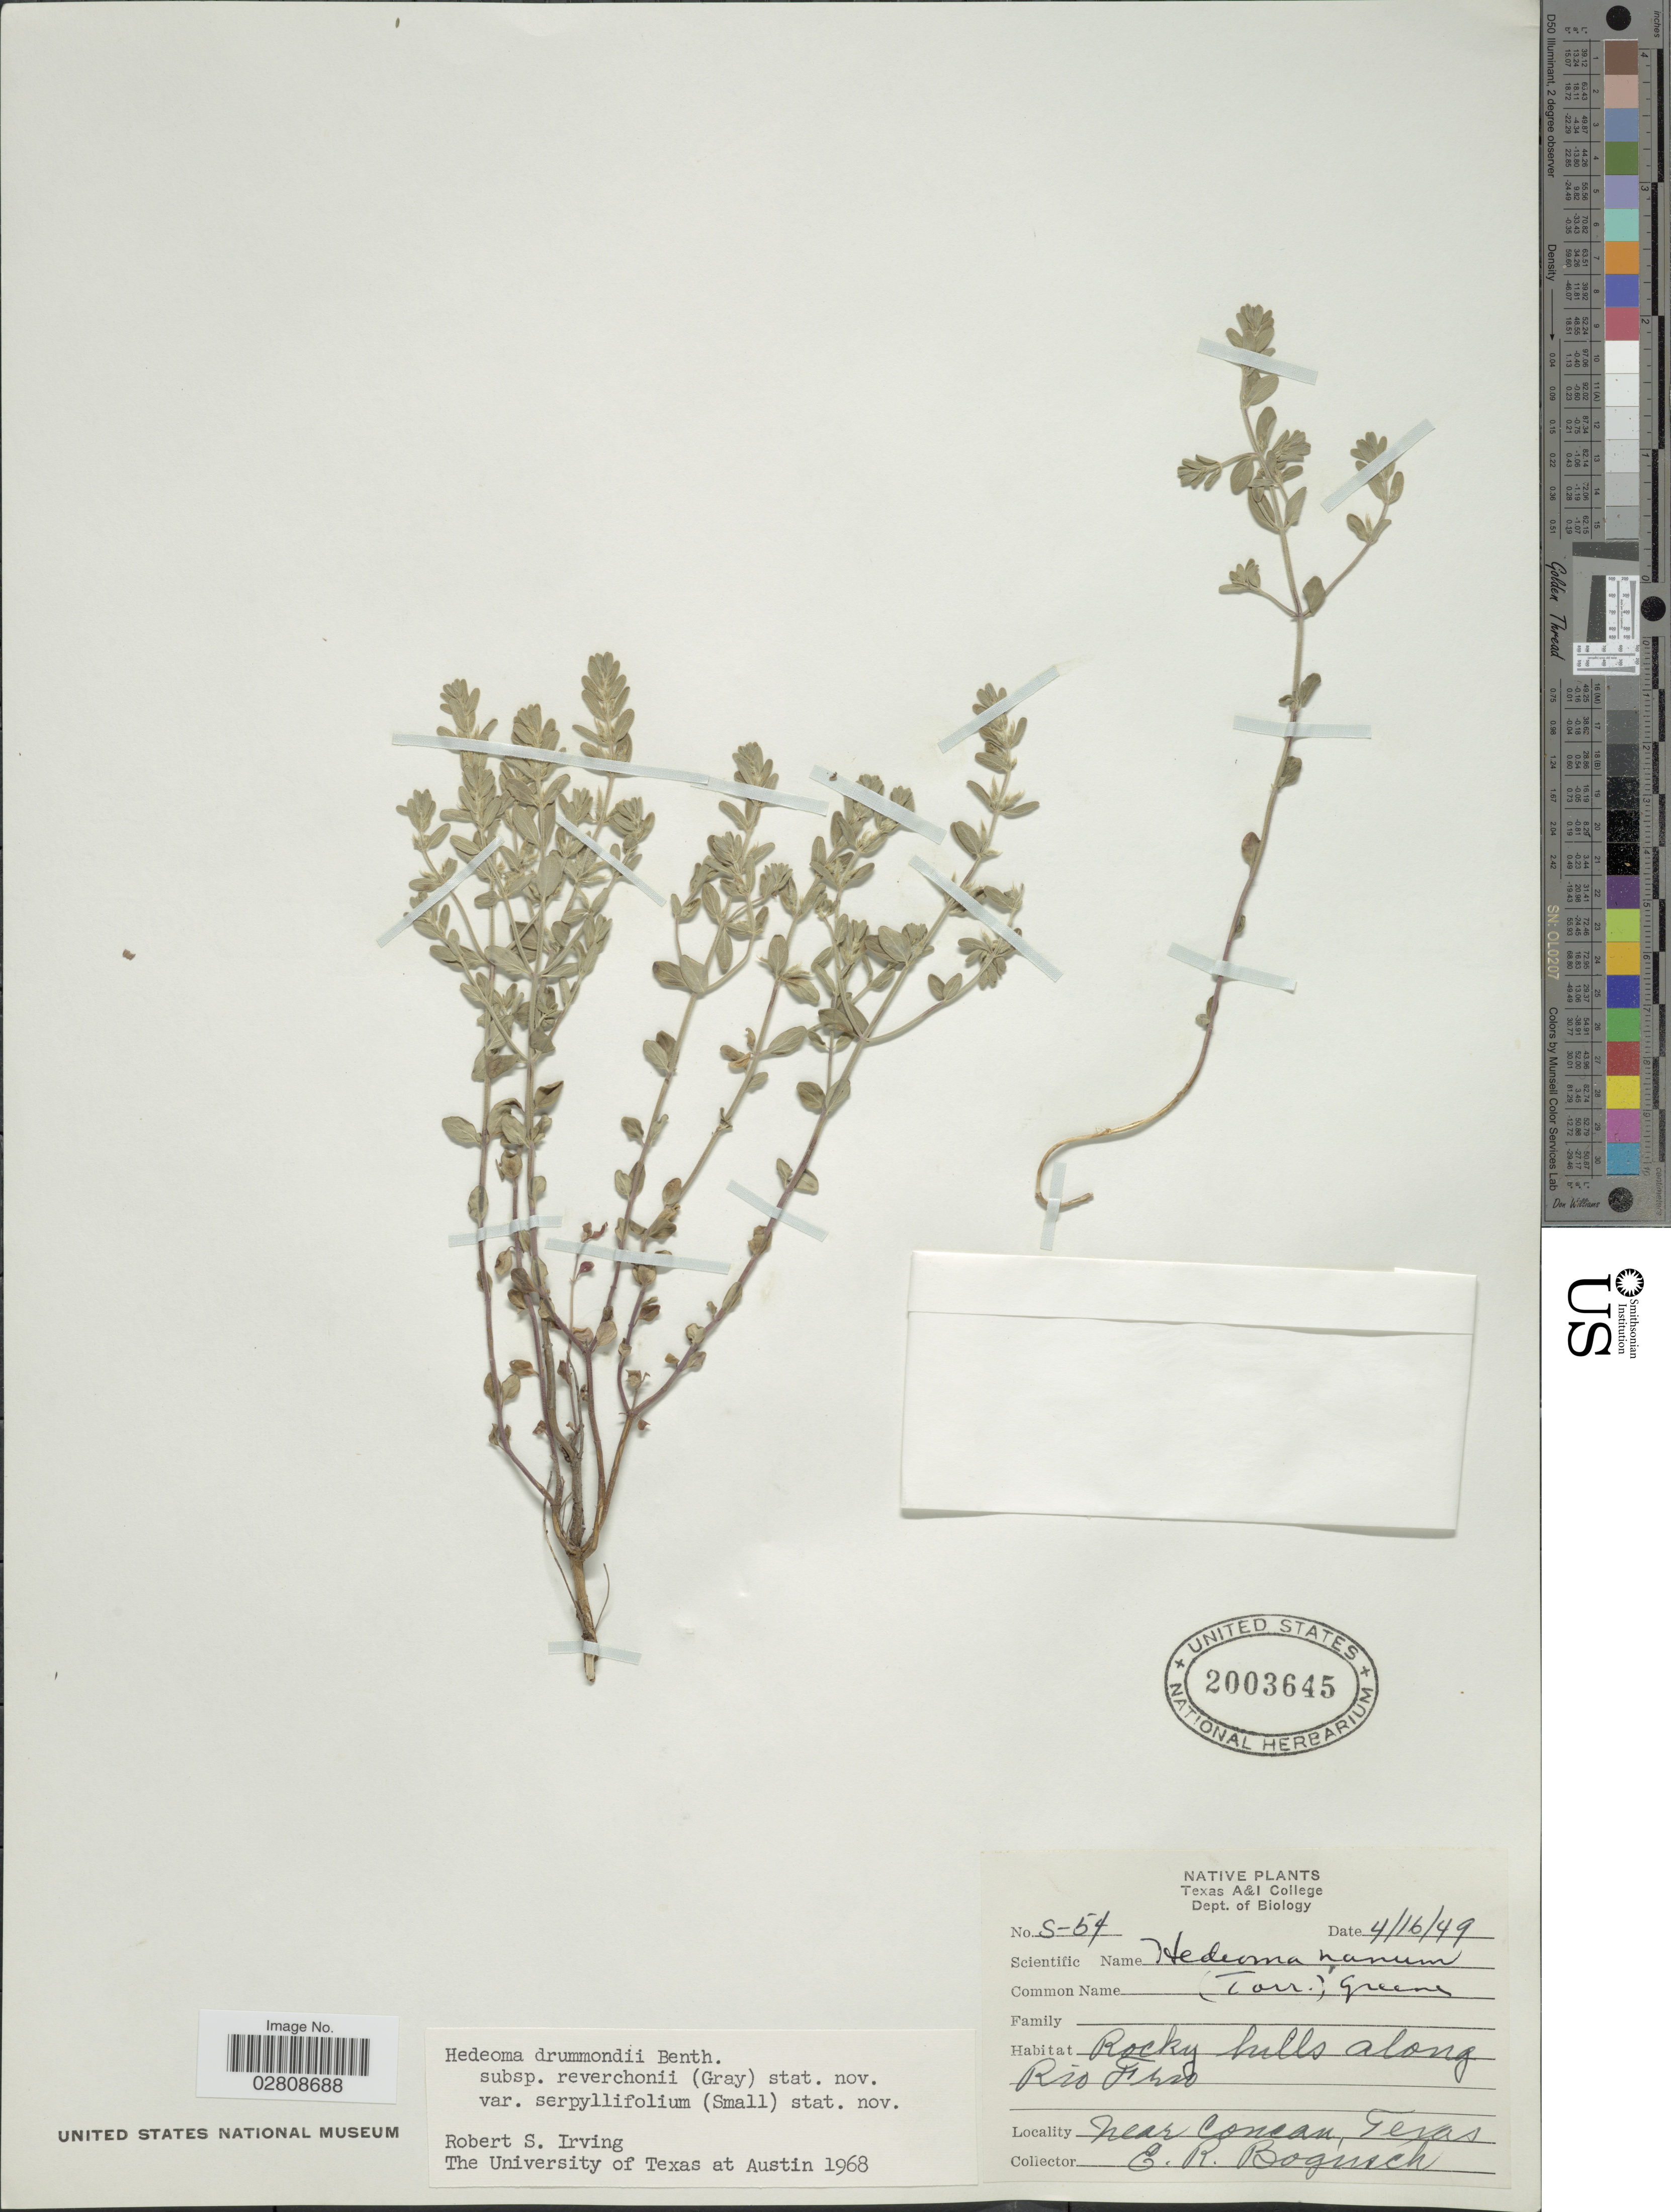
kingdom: Plantae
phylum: Tracheophyta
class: Magnoliopsida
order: Lamiales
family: Lamiaceae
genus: Hedeoma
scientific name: Hedeoma drummondii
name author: Benth.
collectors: E. Bogusch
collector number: S-54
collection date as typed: Transcribed d/m/y: 16/4/49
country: United States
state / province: Texas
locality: Rocky hills along Rio Frio, near Concan.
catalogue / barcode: US 2003645